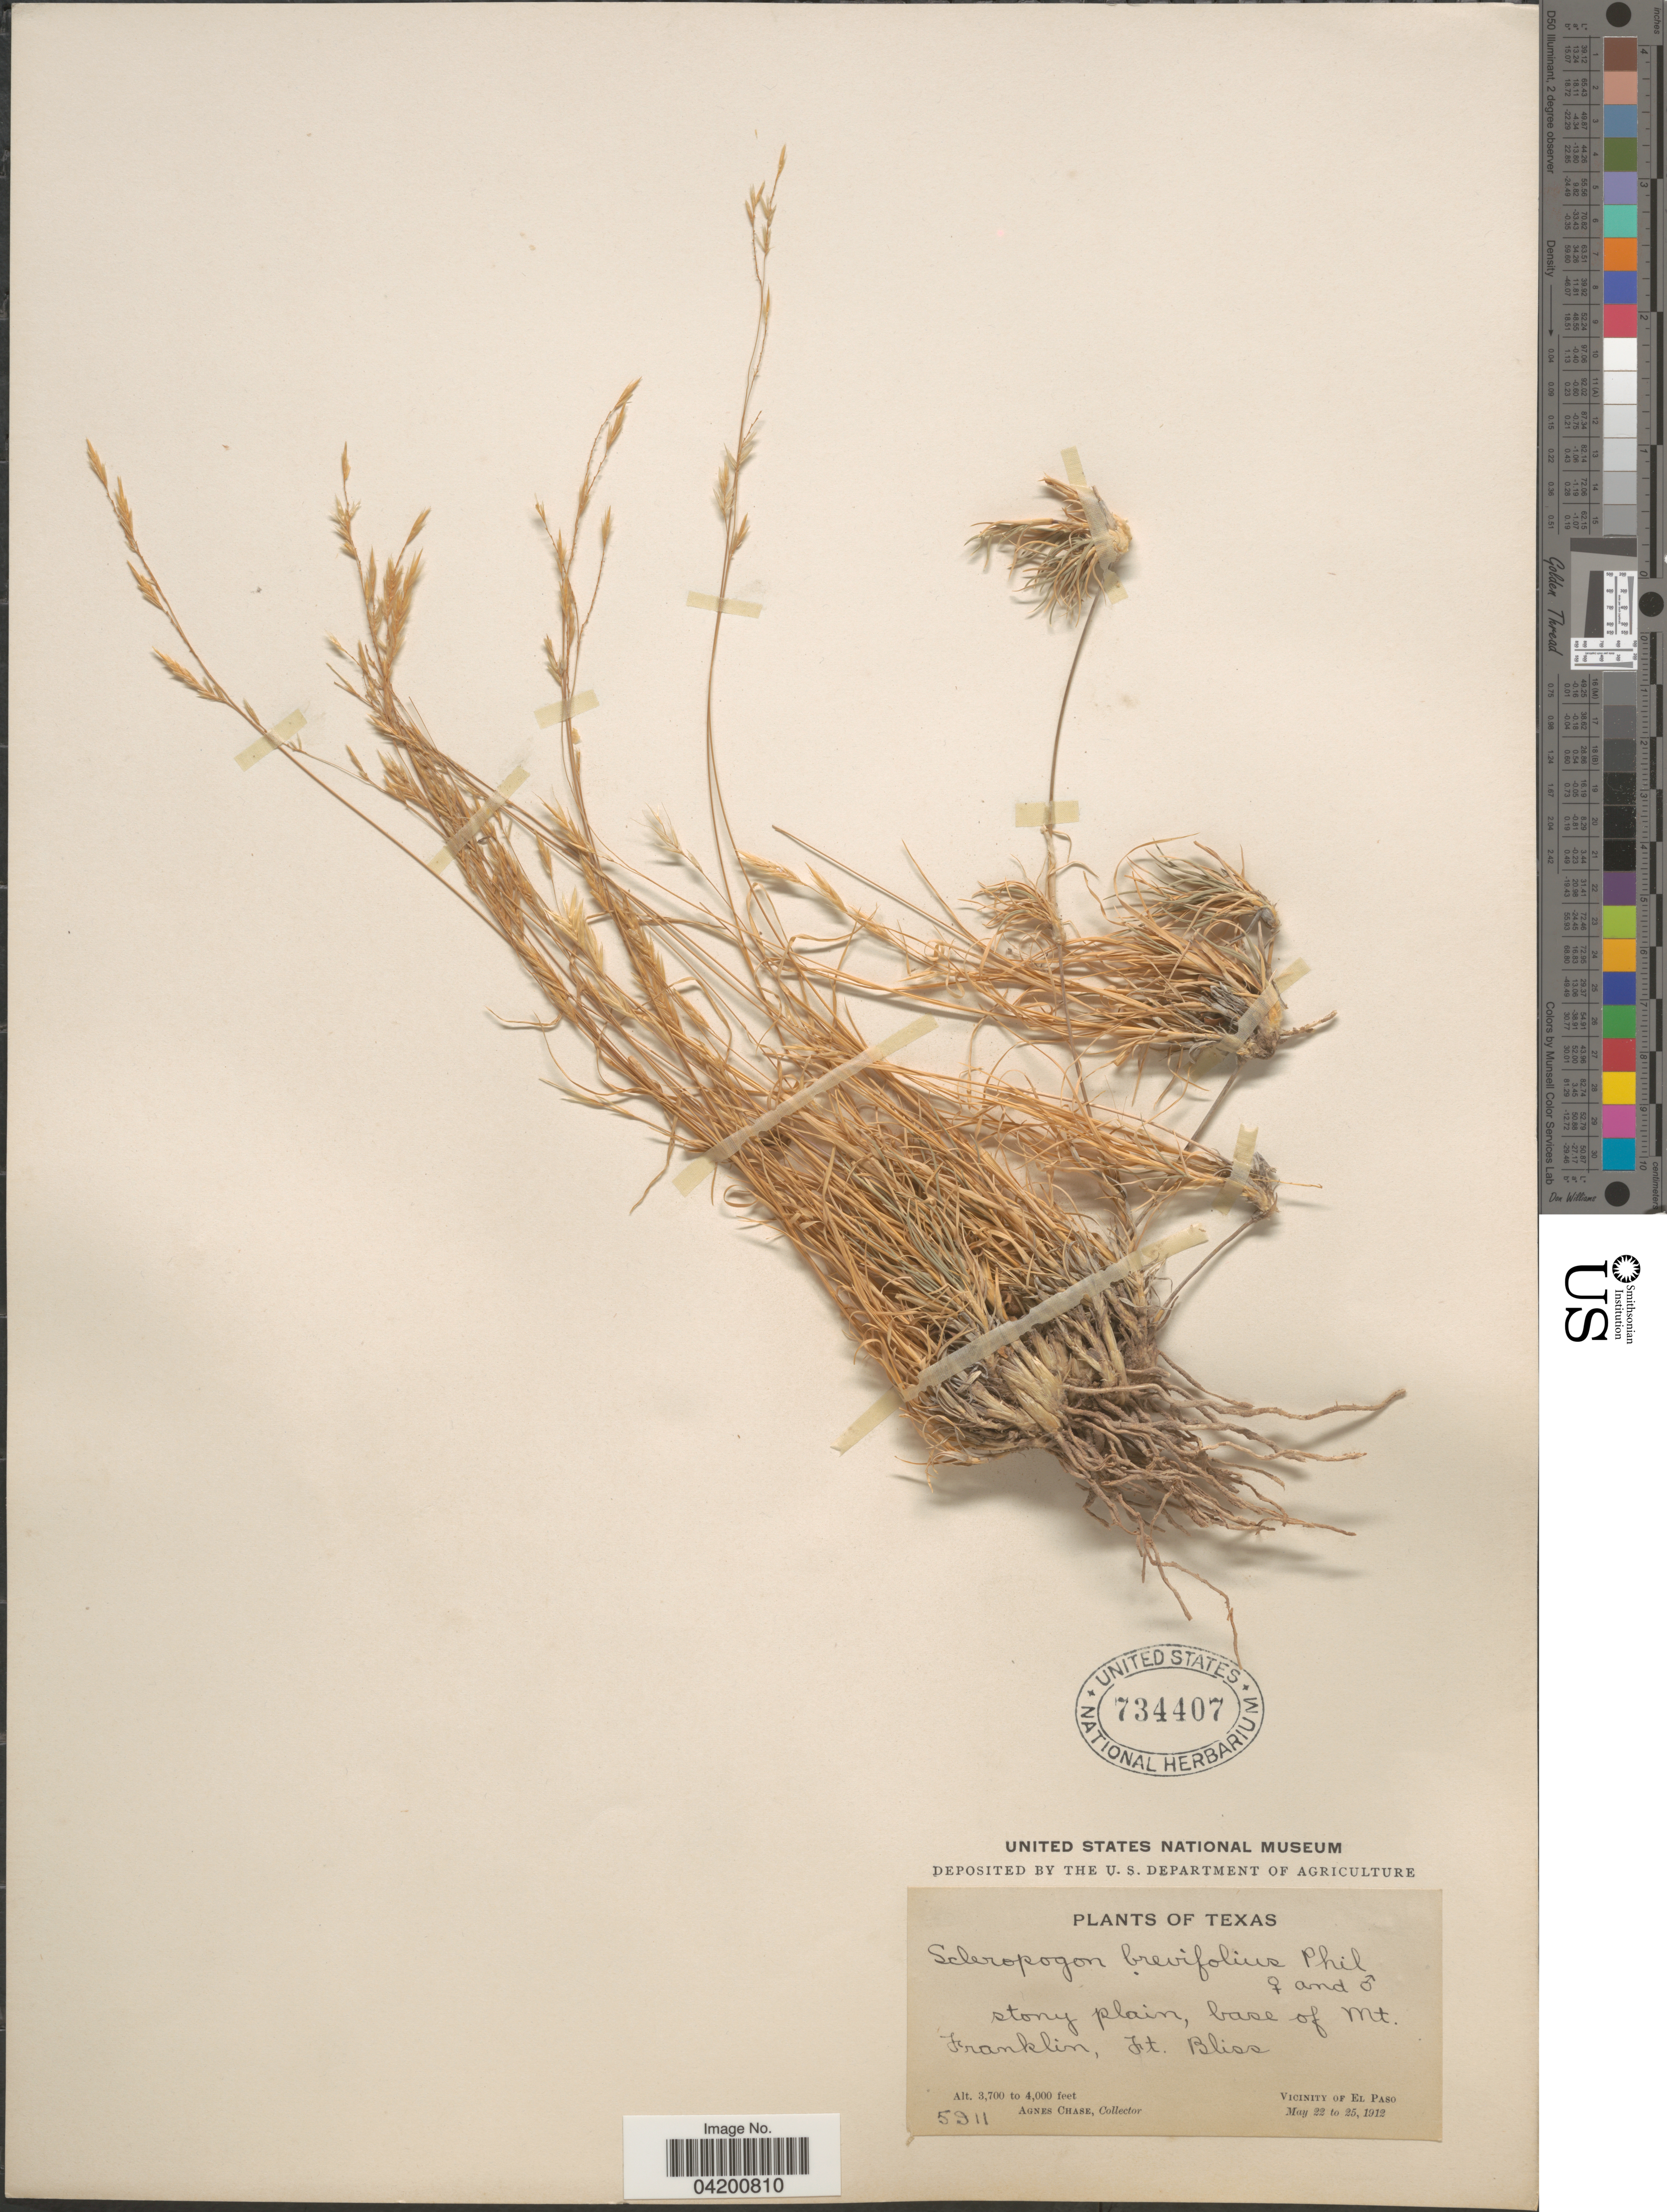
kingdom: Plantae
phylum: Tracheophyta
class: Liliopsida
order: Poales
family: Poaceae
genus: Scleropogon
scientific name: Scleropogon brevifolius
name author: Phil.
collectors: A. Chase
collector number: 5911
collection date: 1912-05-22/1912-05-25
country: United States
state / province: Texas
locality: Base of Mt. Franklin, Ft. Bliss. Vicinity of El Paso.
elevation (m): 1128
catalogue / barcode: US 734407